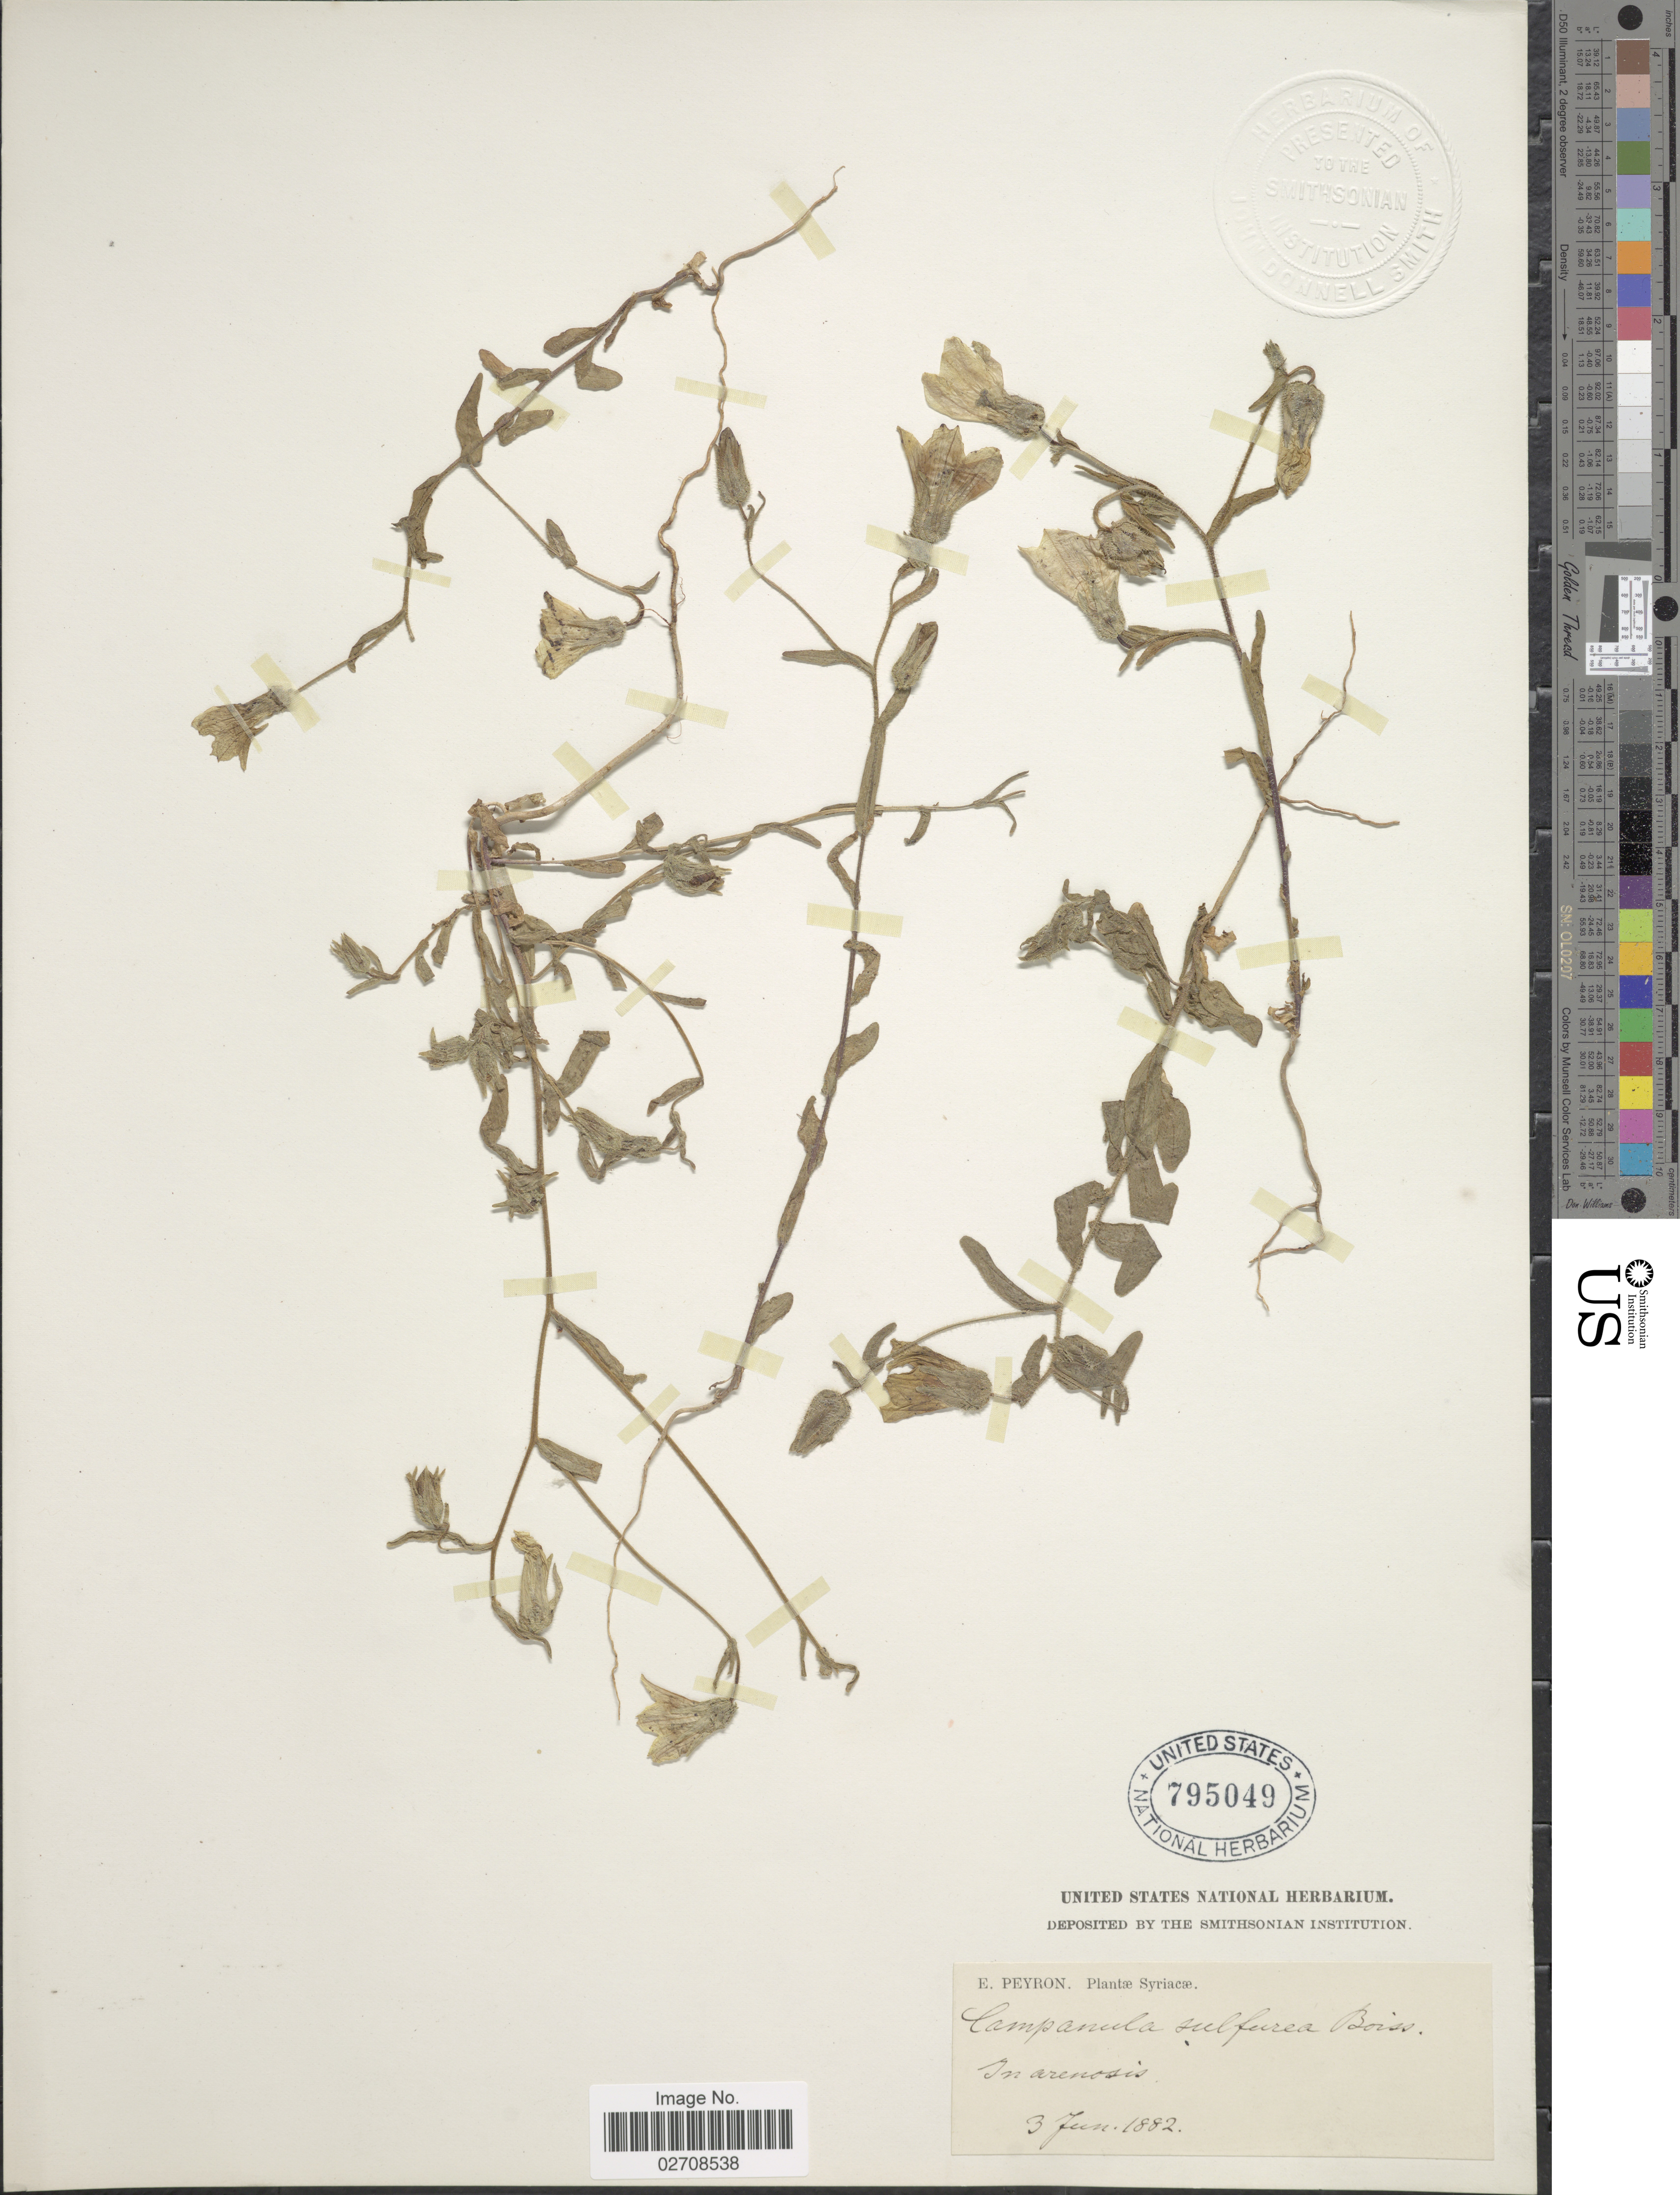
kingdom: Plantae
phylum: Tracheophyta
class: Magnoliopsida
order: Asterales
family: Campanulaceae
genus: Campanula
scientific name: Campanula sulphurea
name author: Boiss.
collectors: E. Peyron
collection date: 1882-06-03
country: Syria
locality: Syriacae, In arenosis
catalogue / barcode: US 795049